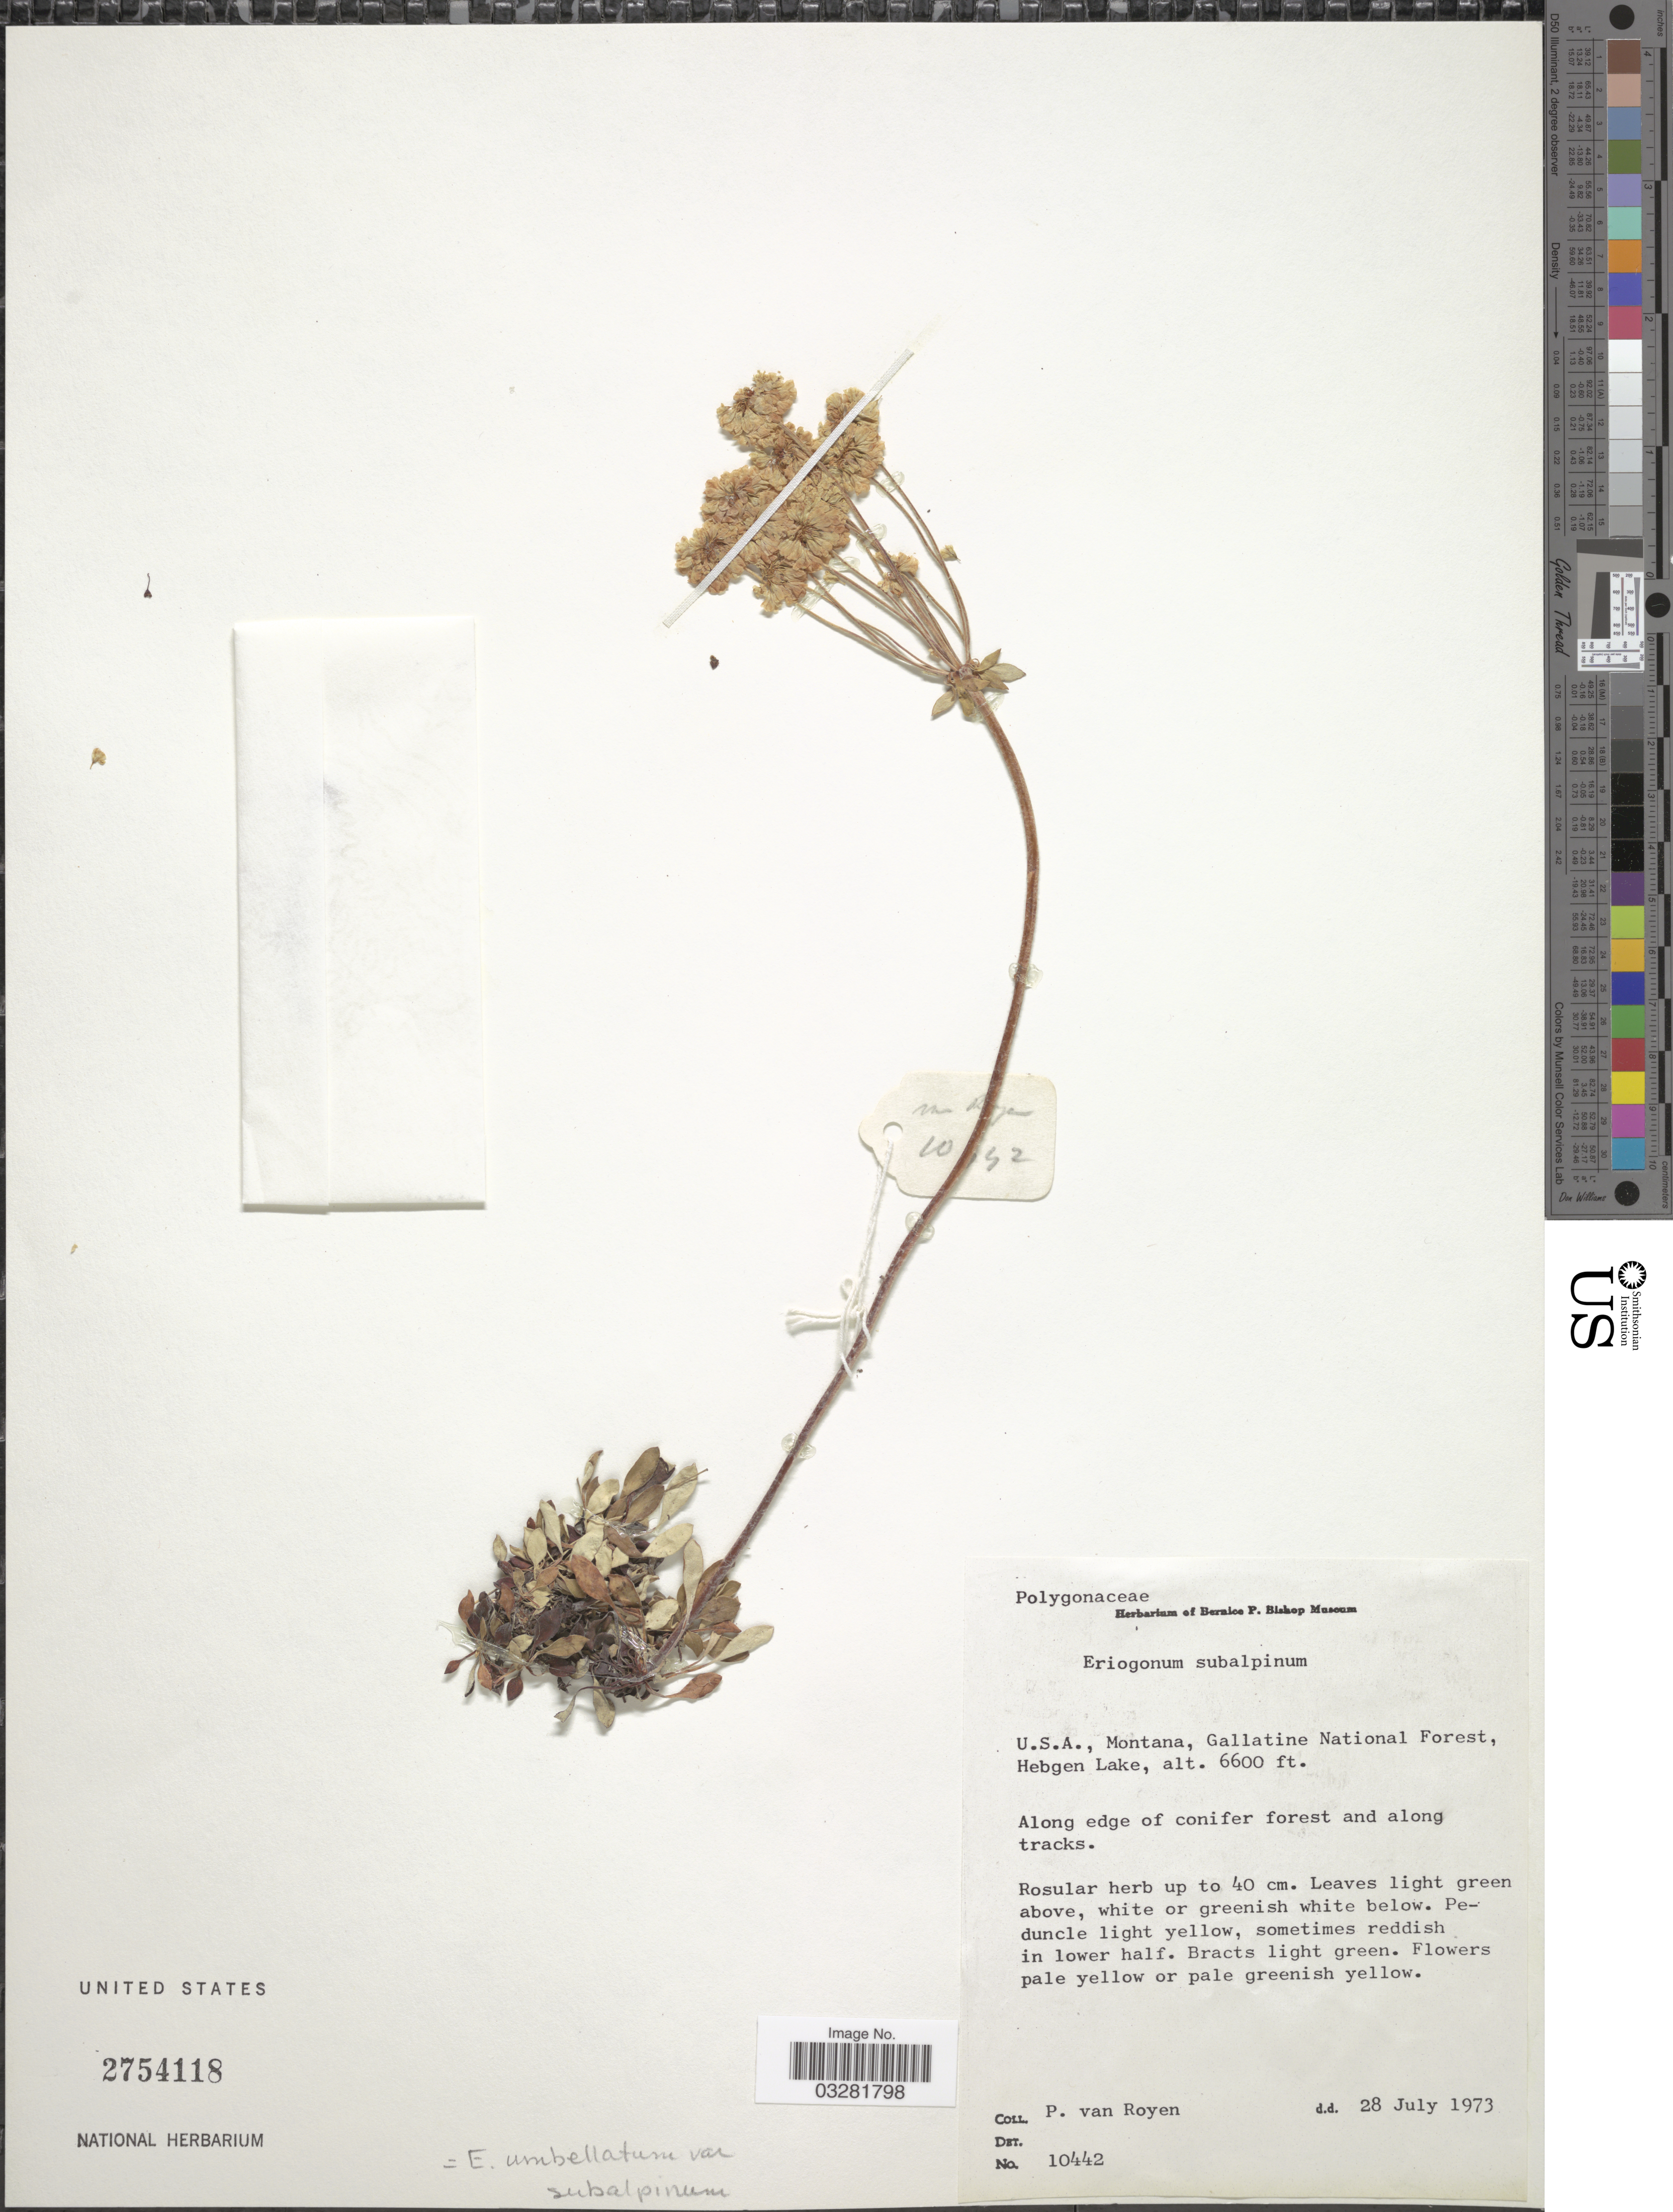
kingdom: Plantae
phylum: Tracheophyta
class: Magnoliopsida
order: Caryophyllales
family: Polygonaceae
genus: Eriogonum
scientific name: Eriogonum umbellatum var. subalpinum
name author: M.E. Jones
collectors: P. van Royen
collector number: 10442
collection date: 1973-07-28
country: United States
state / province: Montana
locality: Gallatine National Forest, Hebgen lake. Along edge of conifer forest and along tracks.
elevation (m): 2012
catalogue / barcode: US 2754118